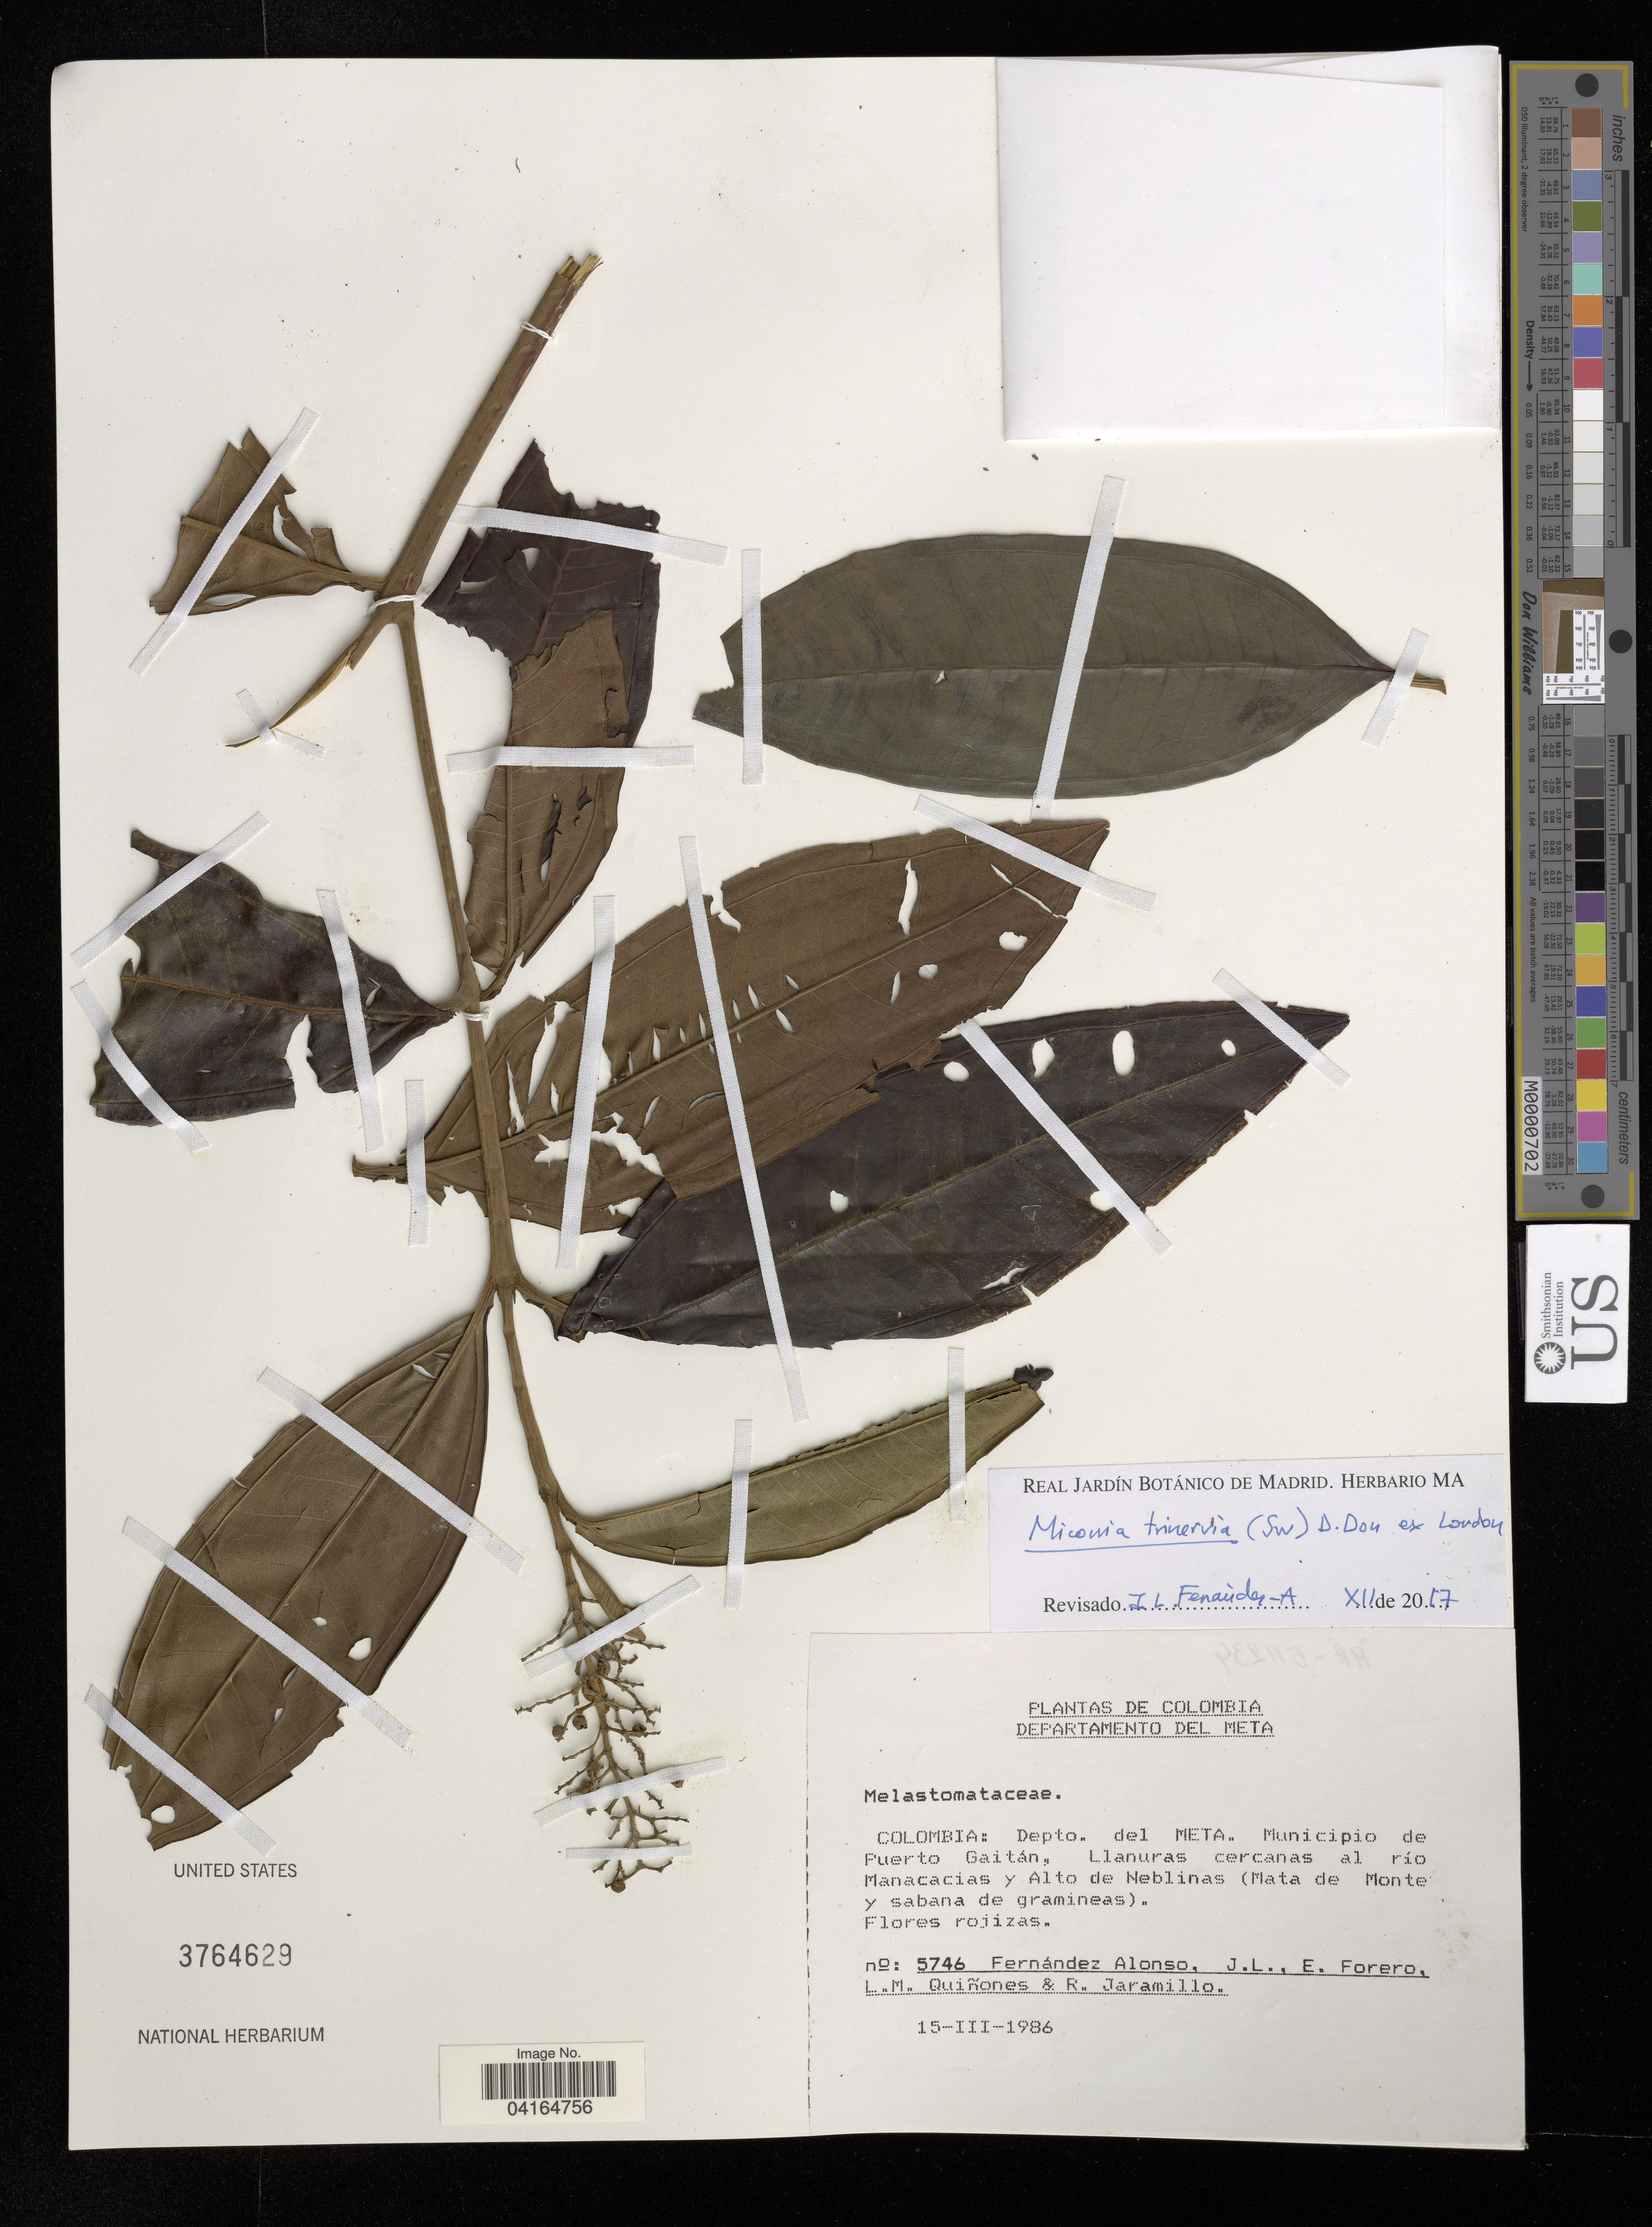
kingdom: Plantae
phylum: Tracheophyta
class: Magnoliopsida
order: Myrtales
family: Melastomataceae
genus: Miconia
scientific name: Miconia trinervia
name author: (Sw.) D. Don ex Loudon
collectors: J. Fernádez Alonso, E. Forero, L. Quiñones & R. Jaramillo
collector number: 5746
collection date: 1986-03-15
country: Colombia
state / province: Meta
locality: Departamento del Meta, Depto. del Meta. Municipio de Puerto Gaitán, Llanuras cercanas al río Manacacias y Alto de Neblinas (Mata de Monte y sabana de gramineas).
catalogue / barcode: US 3764629